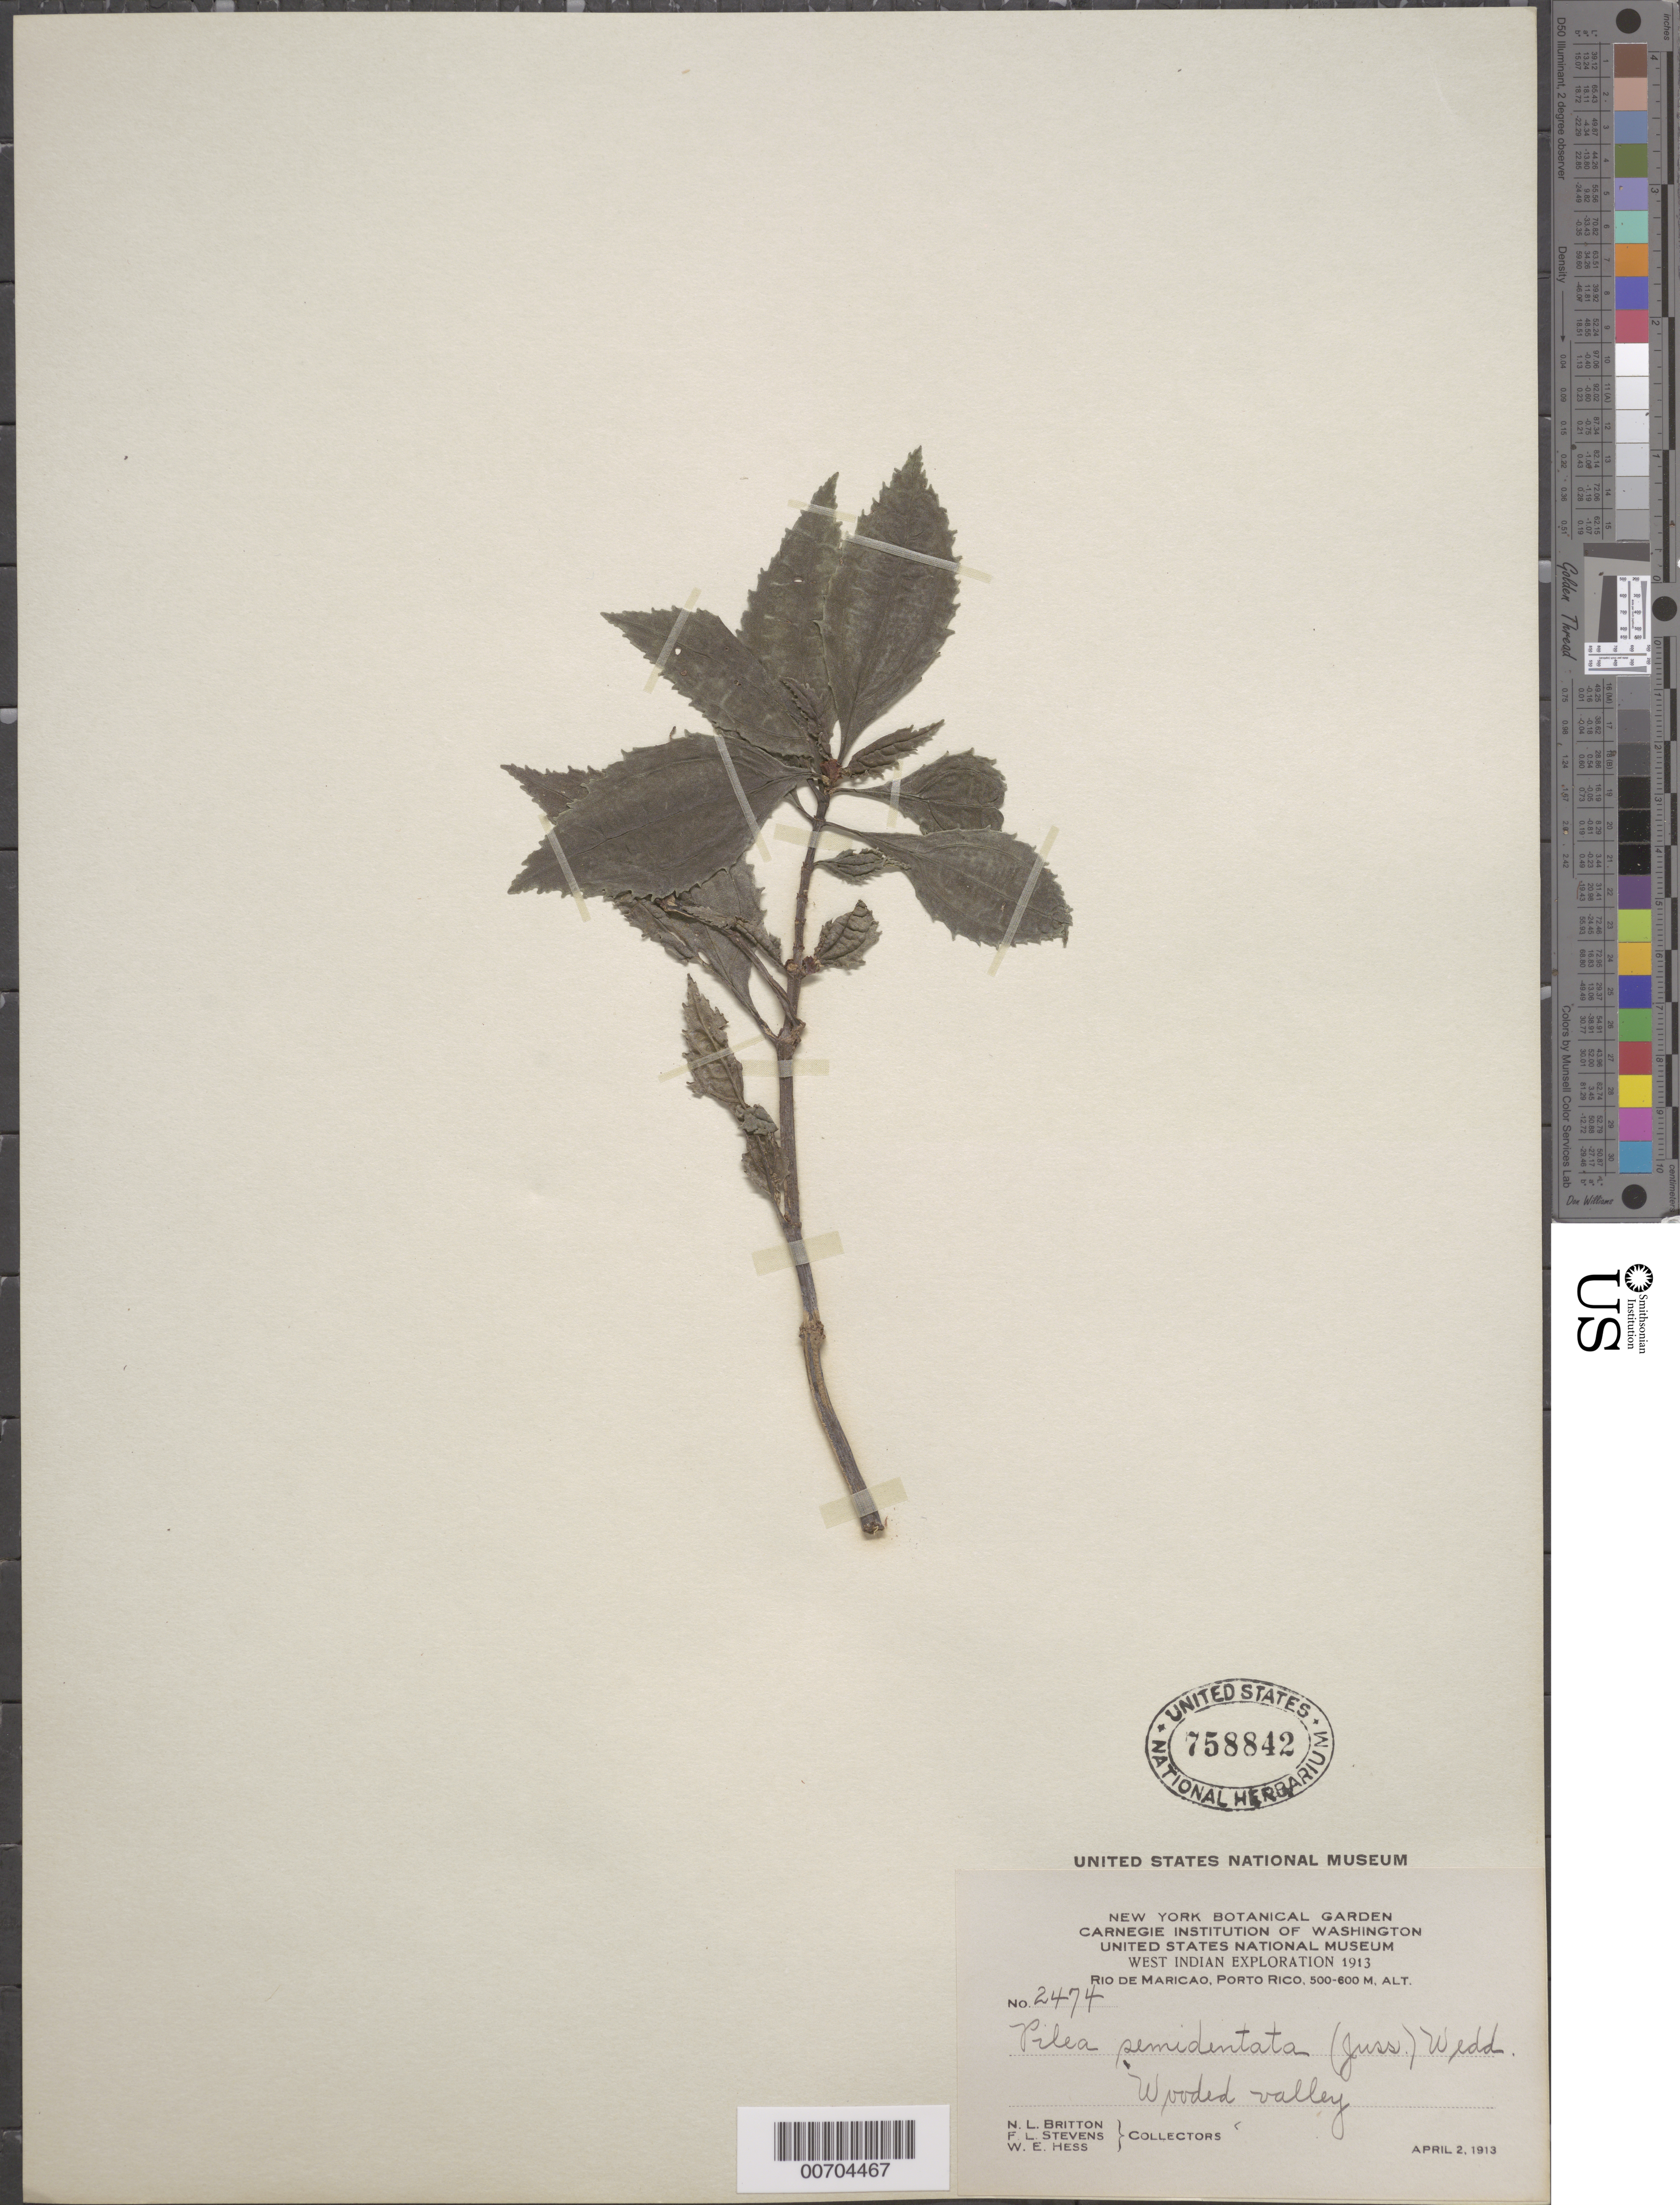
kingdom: Plantae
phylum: Tracheophyta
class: Magnoliopsida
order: Rosales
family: Urticaceae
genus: Pilea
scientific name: Pilea semidentata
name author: (Juss. ex Poir.) Wedd.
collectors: N. Britton, F. L. Stevens & W. Hess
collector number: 2474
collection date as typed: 02 Apr 1913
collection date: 1913-04-02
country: Puerto Rico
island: Greater Antilles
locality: Río Maricao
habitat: Wooded valley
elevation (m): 500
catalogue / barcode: US 758842